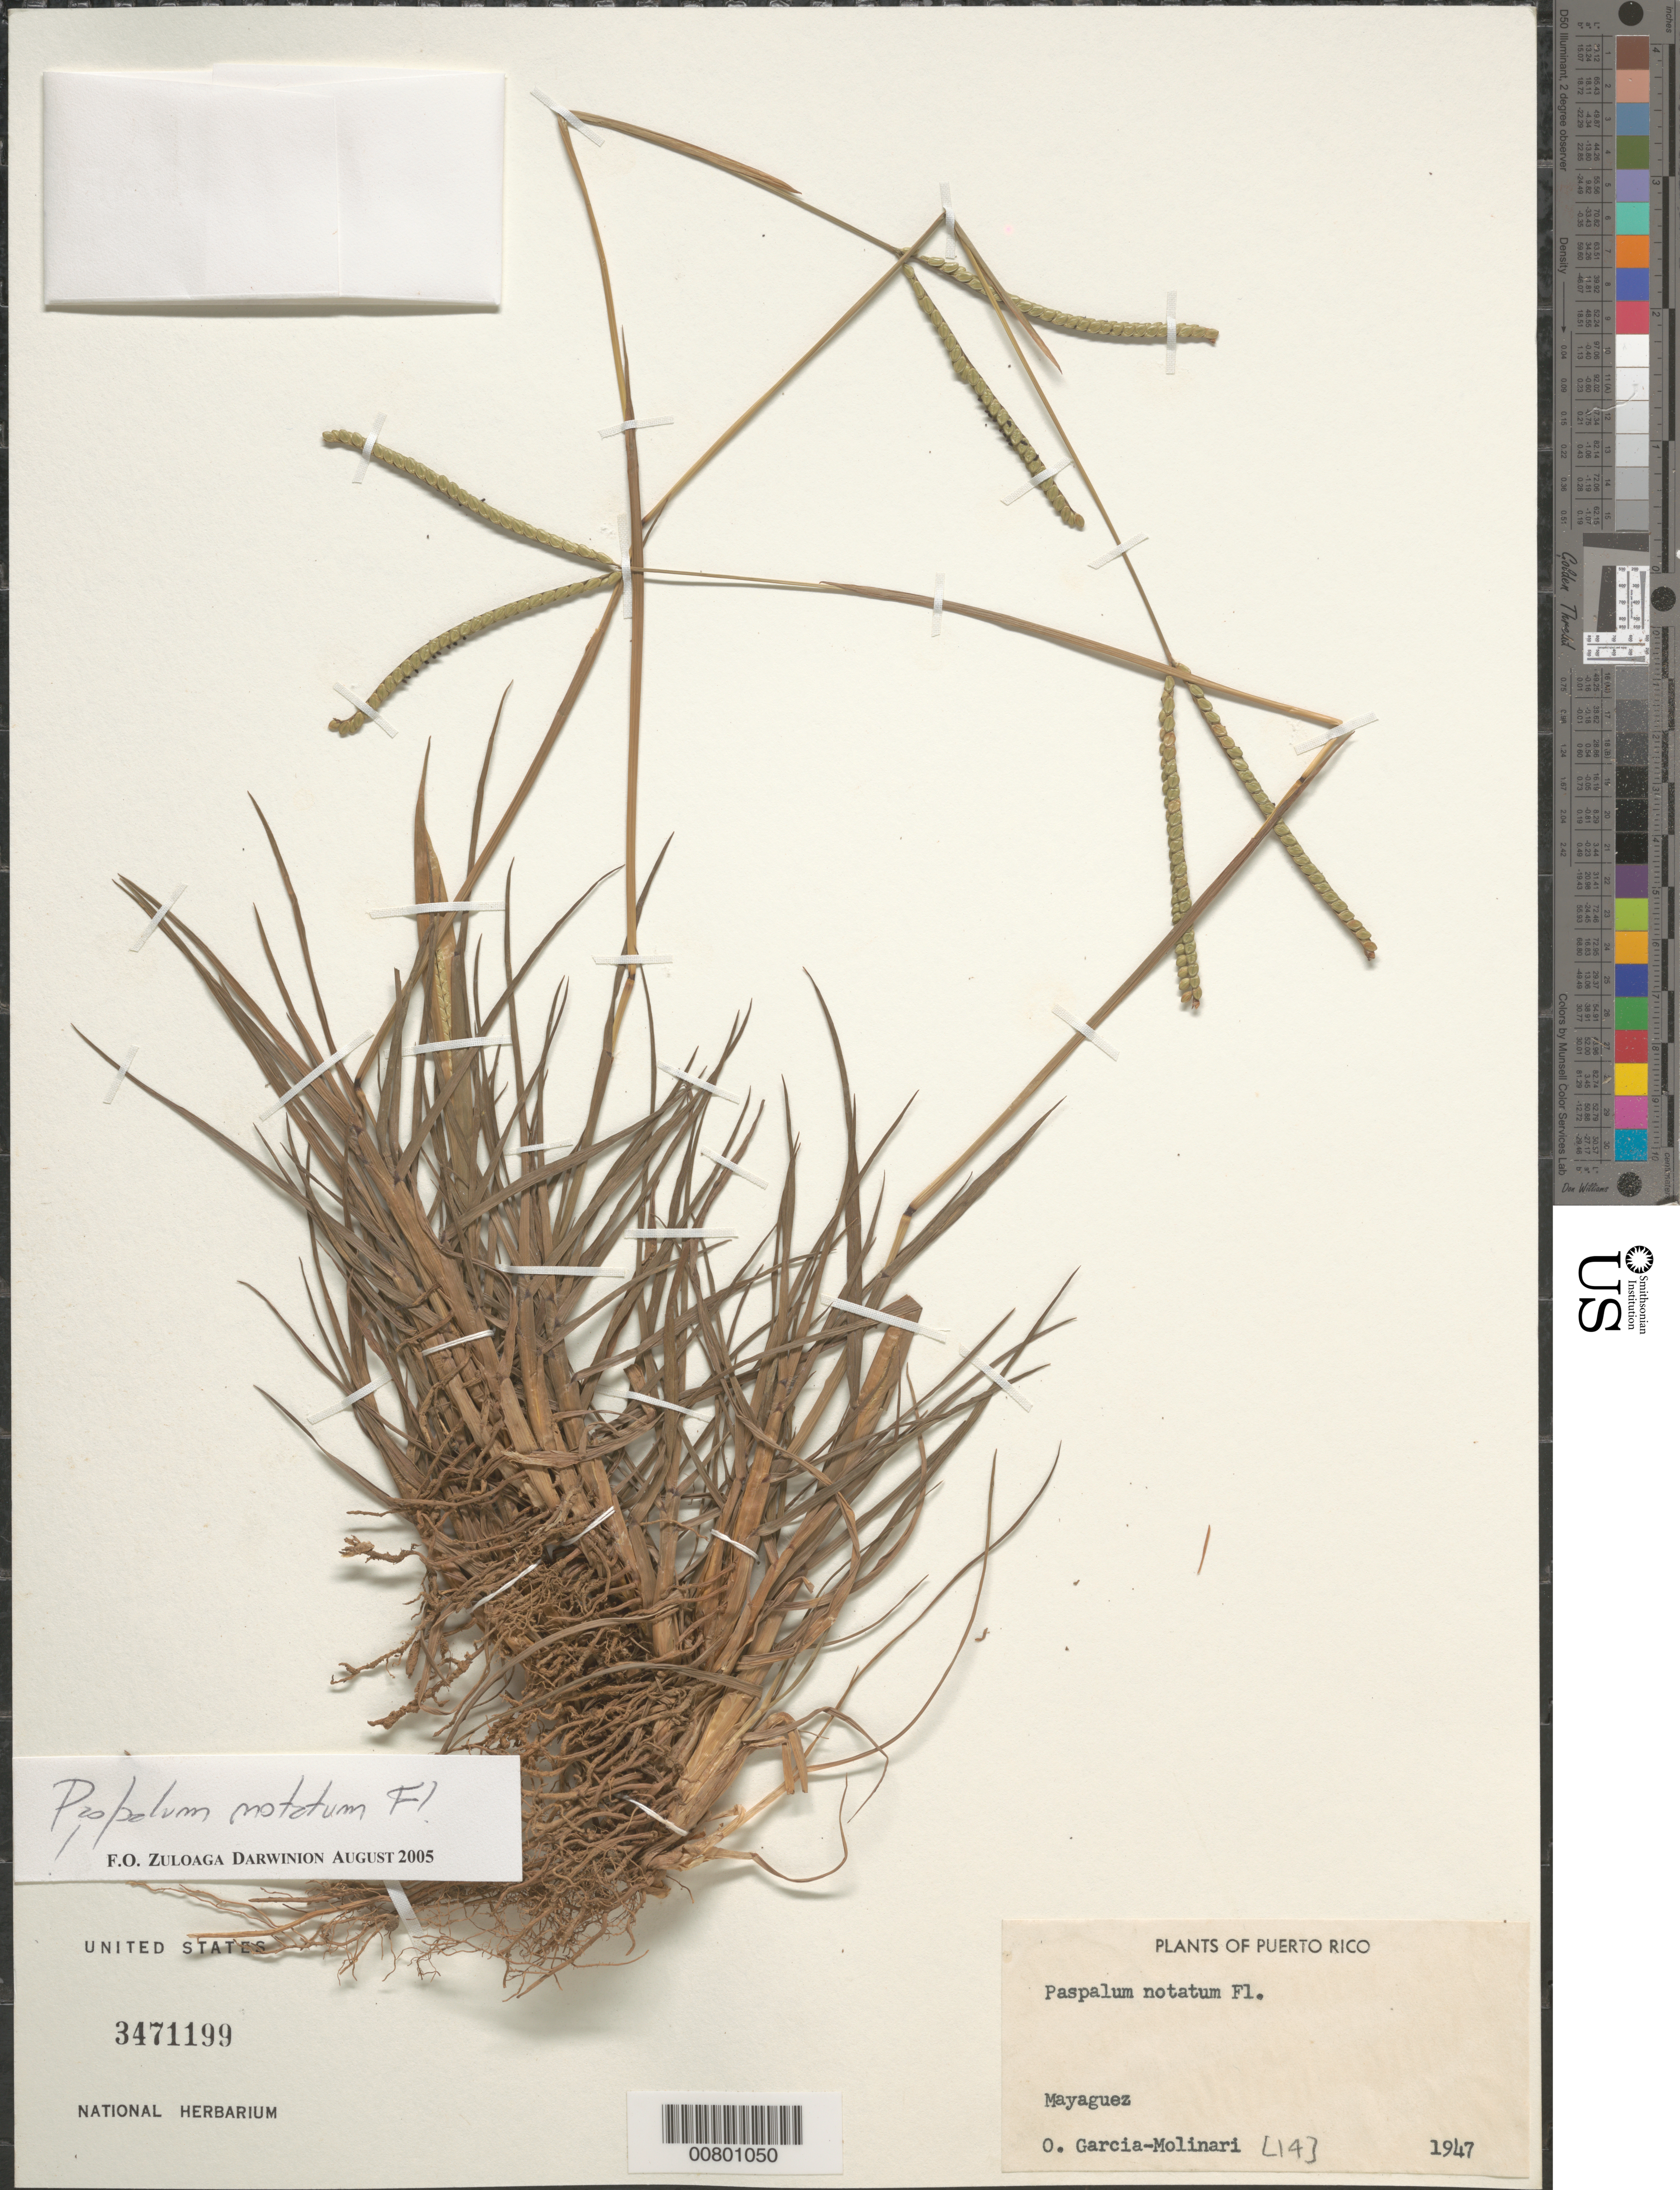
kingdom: Plantae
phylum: Tracheophyta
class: Liliopsida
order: Poales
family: Poaceae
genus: Paspalum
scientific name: Paspalum notatum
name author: Flüggé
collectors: O. García-Molinari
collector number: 14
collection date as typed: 1947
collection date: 1947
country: Puerto Rico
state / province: Mayagüez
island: Puerto Rico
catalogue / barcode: US 3471199